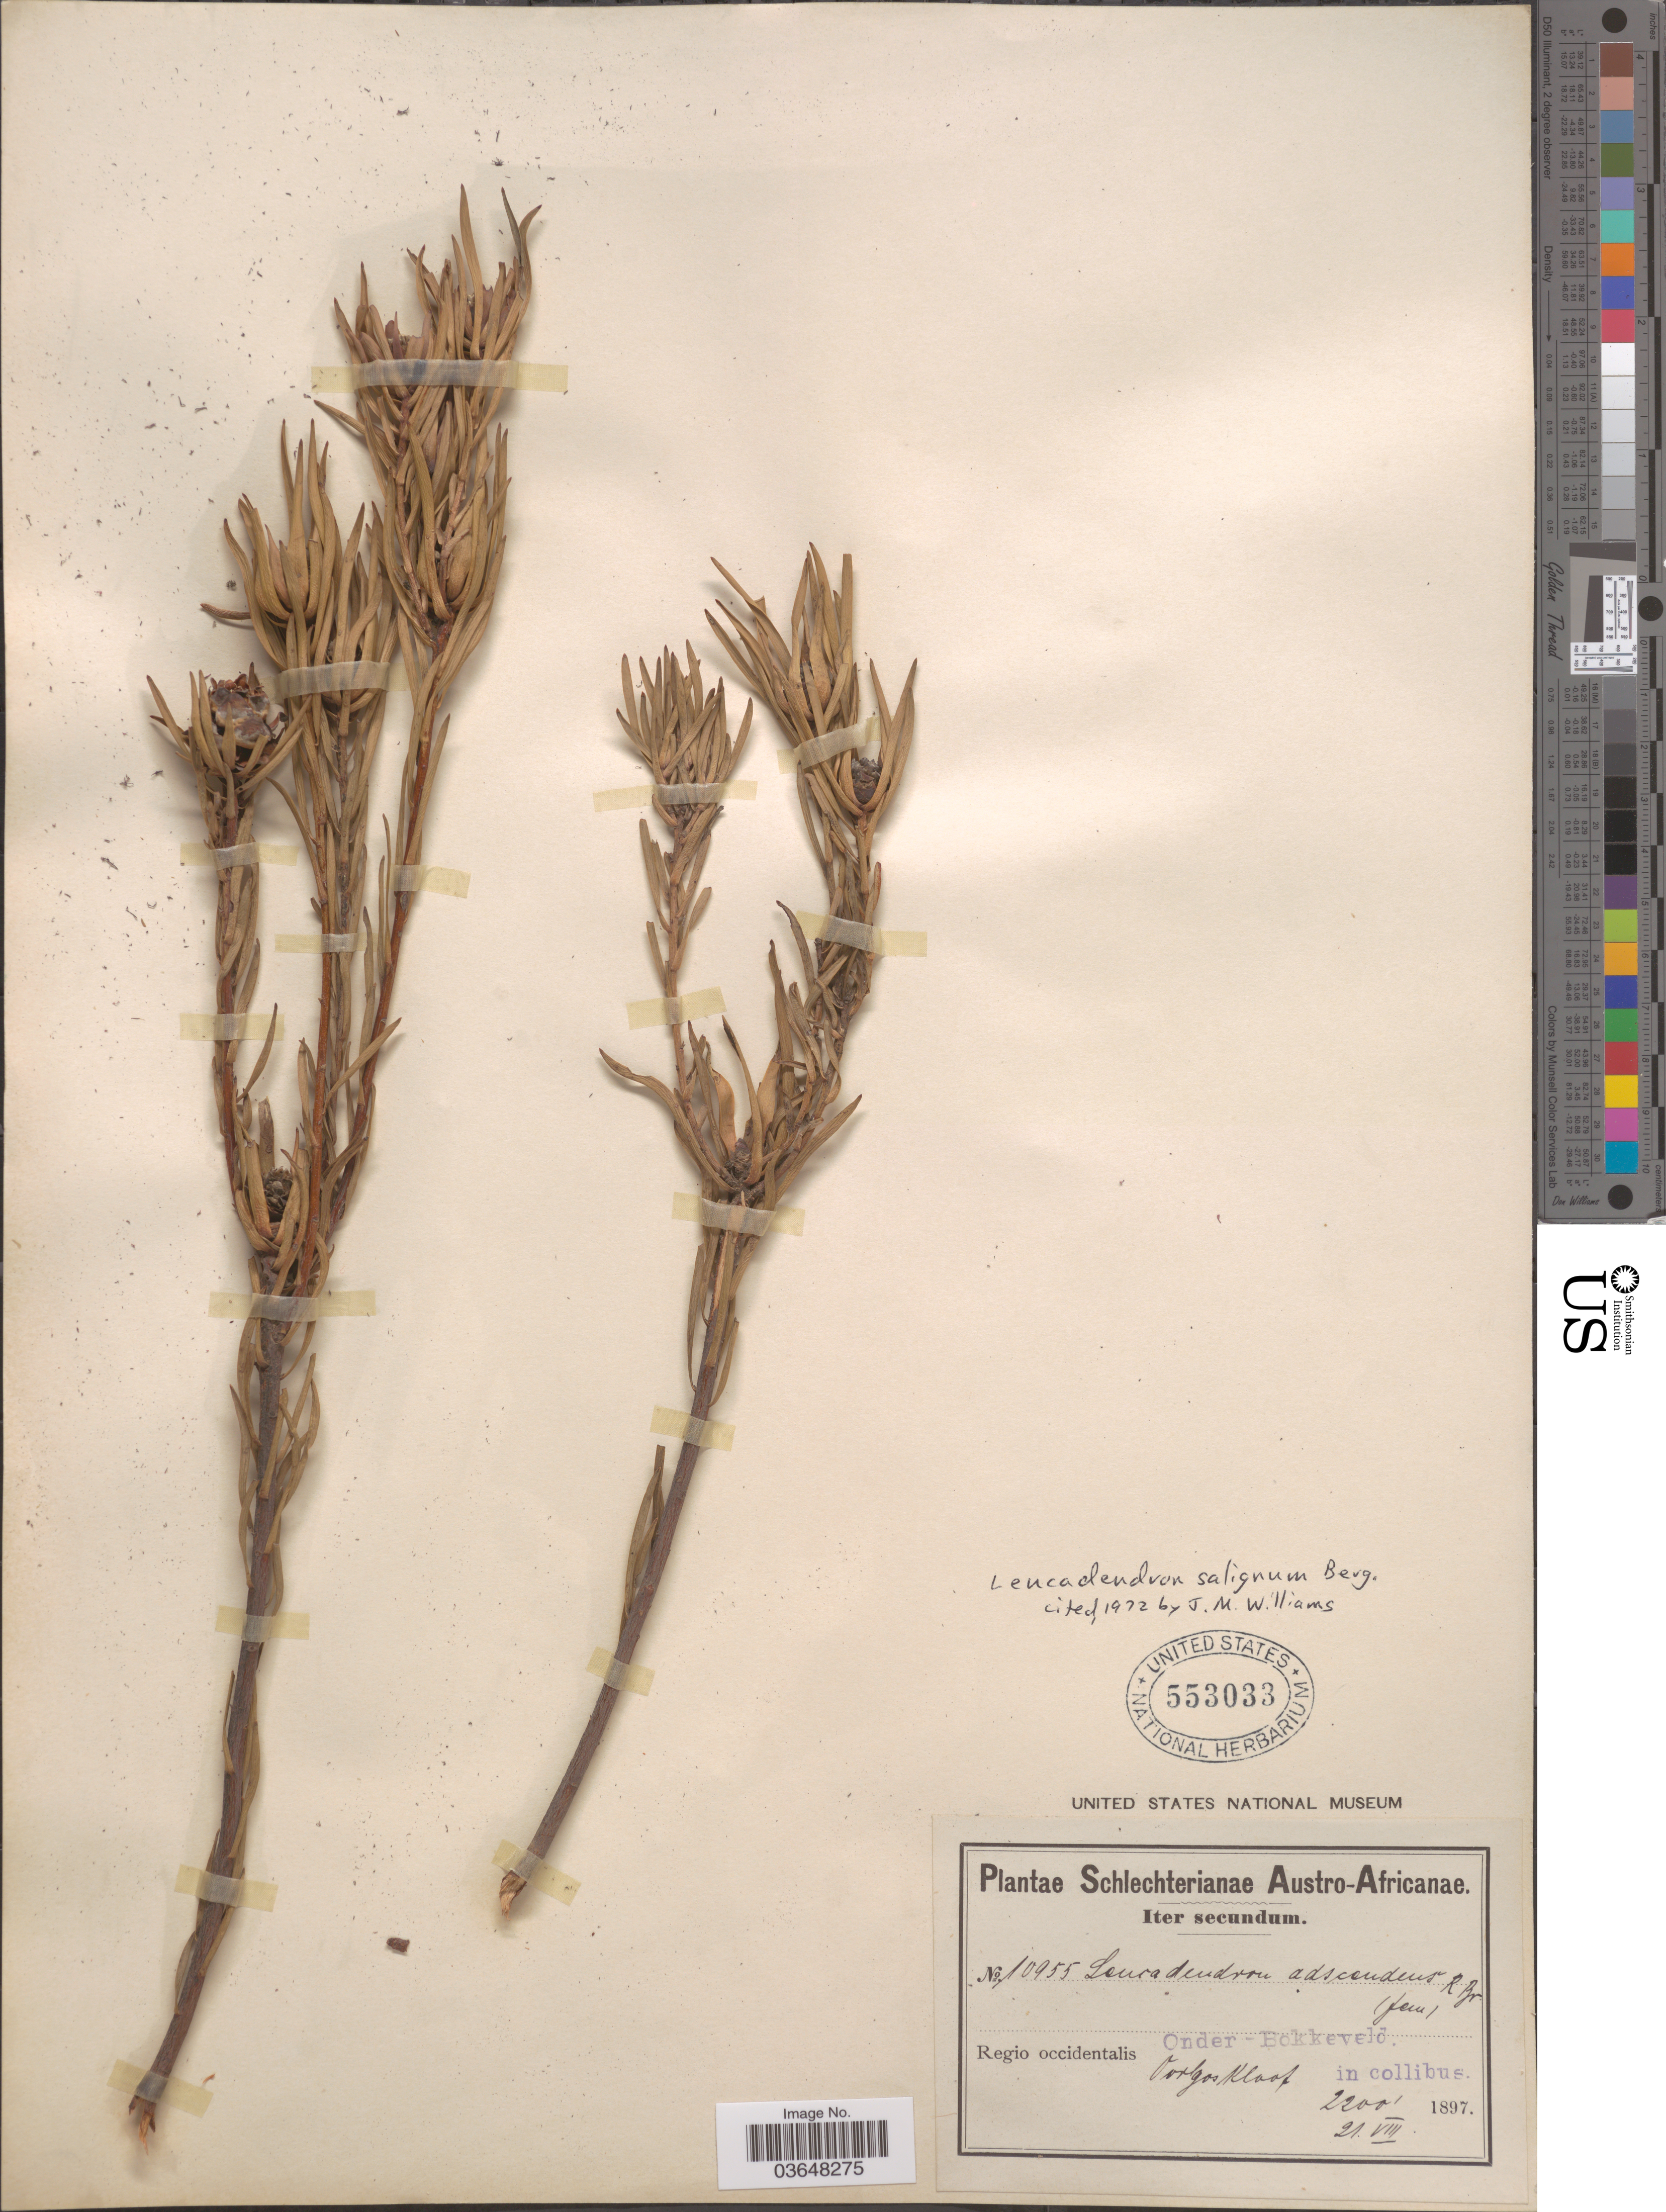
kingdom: Plantae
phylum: Tracheophyta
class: Magnoliopsida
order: Proteales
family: Proteaceae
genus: Leucadendron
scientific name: Leucadendron salignum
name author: P.J. Bergius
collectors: Schlechter, --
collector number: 10955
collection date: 1897-08-21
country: South Africa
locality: Austro-Africanae. Regio occidentalis. Onder - Bokkeveld. Oorlgos Kloof, in collibus.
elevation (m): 671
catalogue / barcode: US 553033